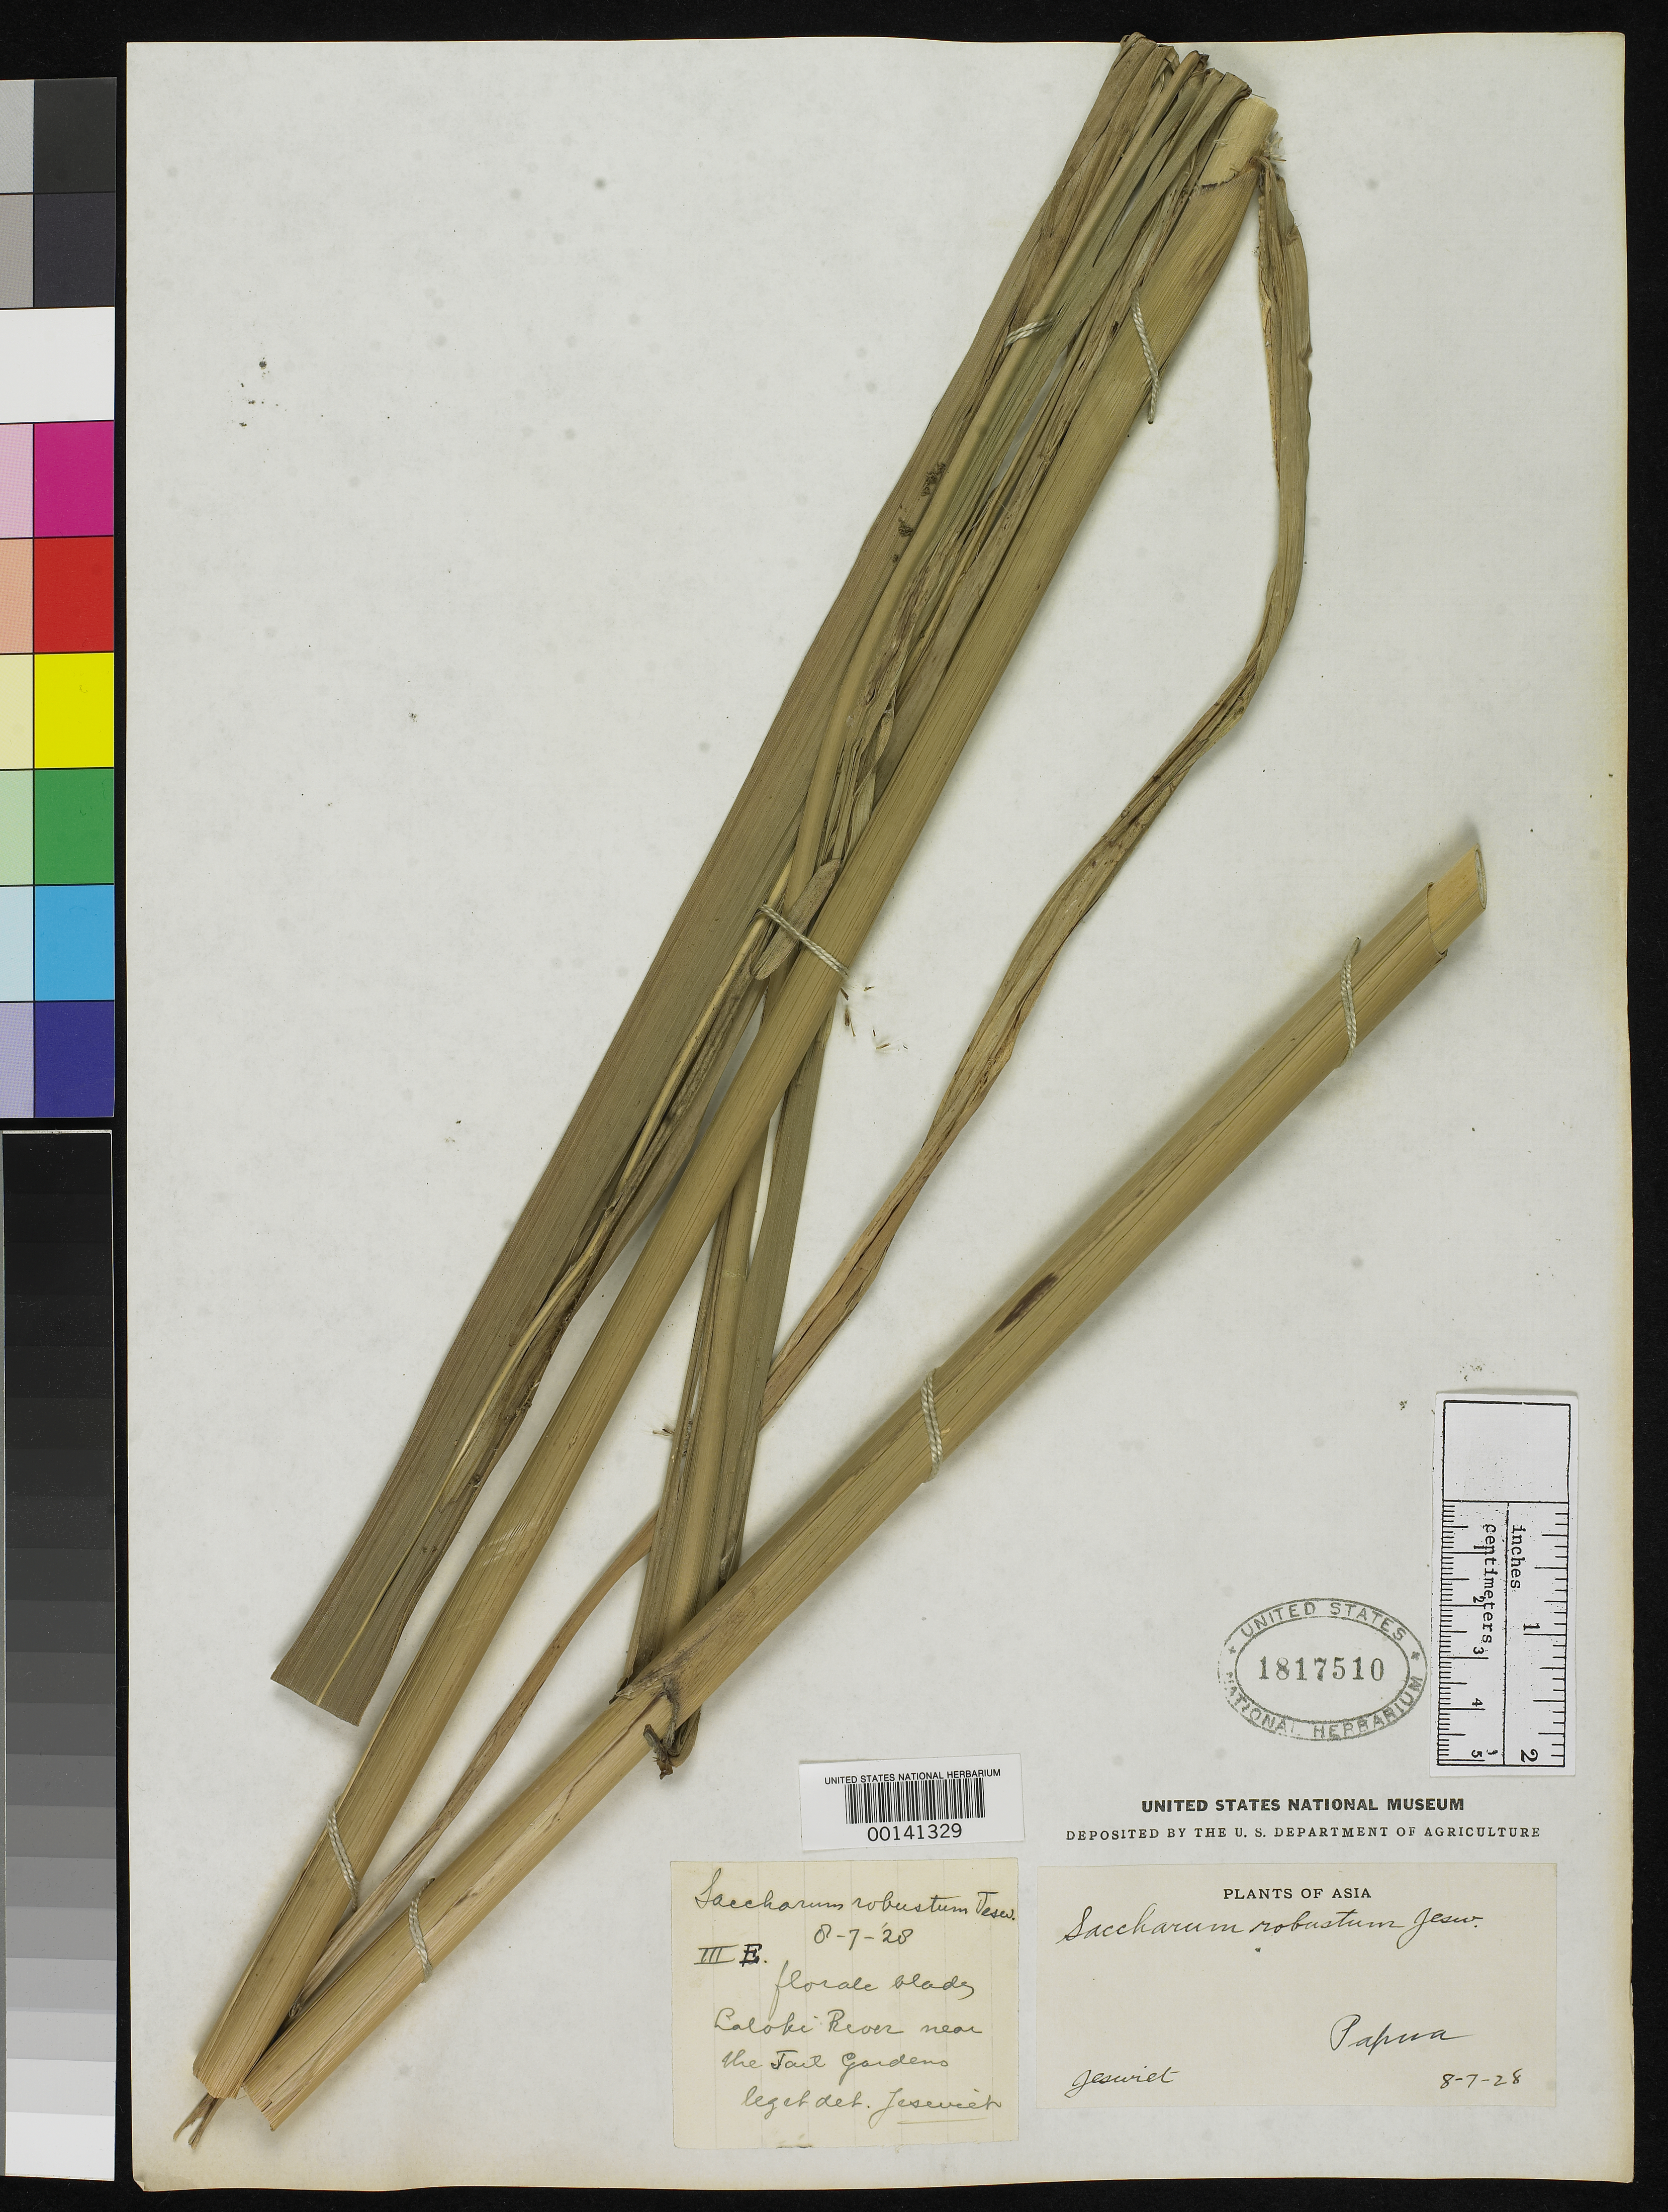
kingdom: Plantae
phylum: Tracheophyta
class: Liliopsida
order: Poales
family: Poaceae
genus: Saccharum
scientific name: Saccharum robustum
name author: Brandes & Jeswiet in Grassl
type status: Holotype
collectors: J. Jeswiet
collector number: III E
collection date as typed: Jun 1928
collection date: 1928-06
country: Papua New Guinea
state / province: Central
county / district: Port Moresby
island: New Guinea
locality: Port Moresby, Laloki River.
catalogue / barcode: US 1817510